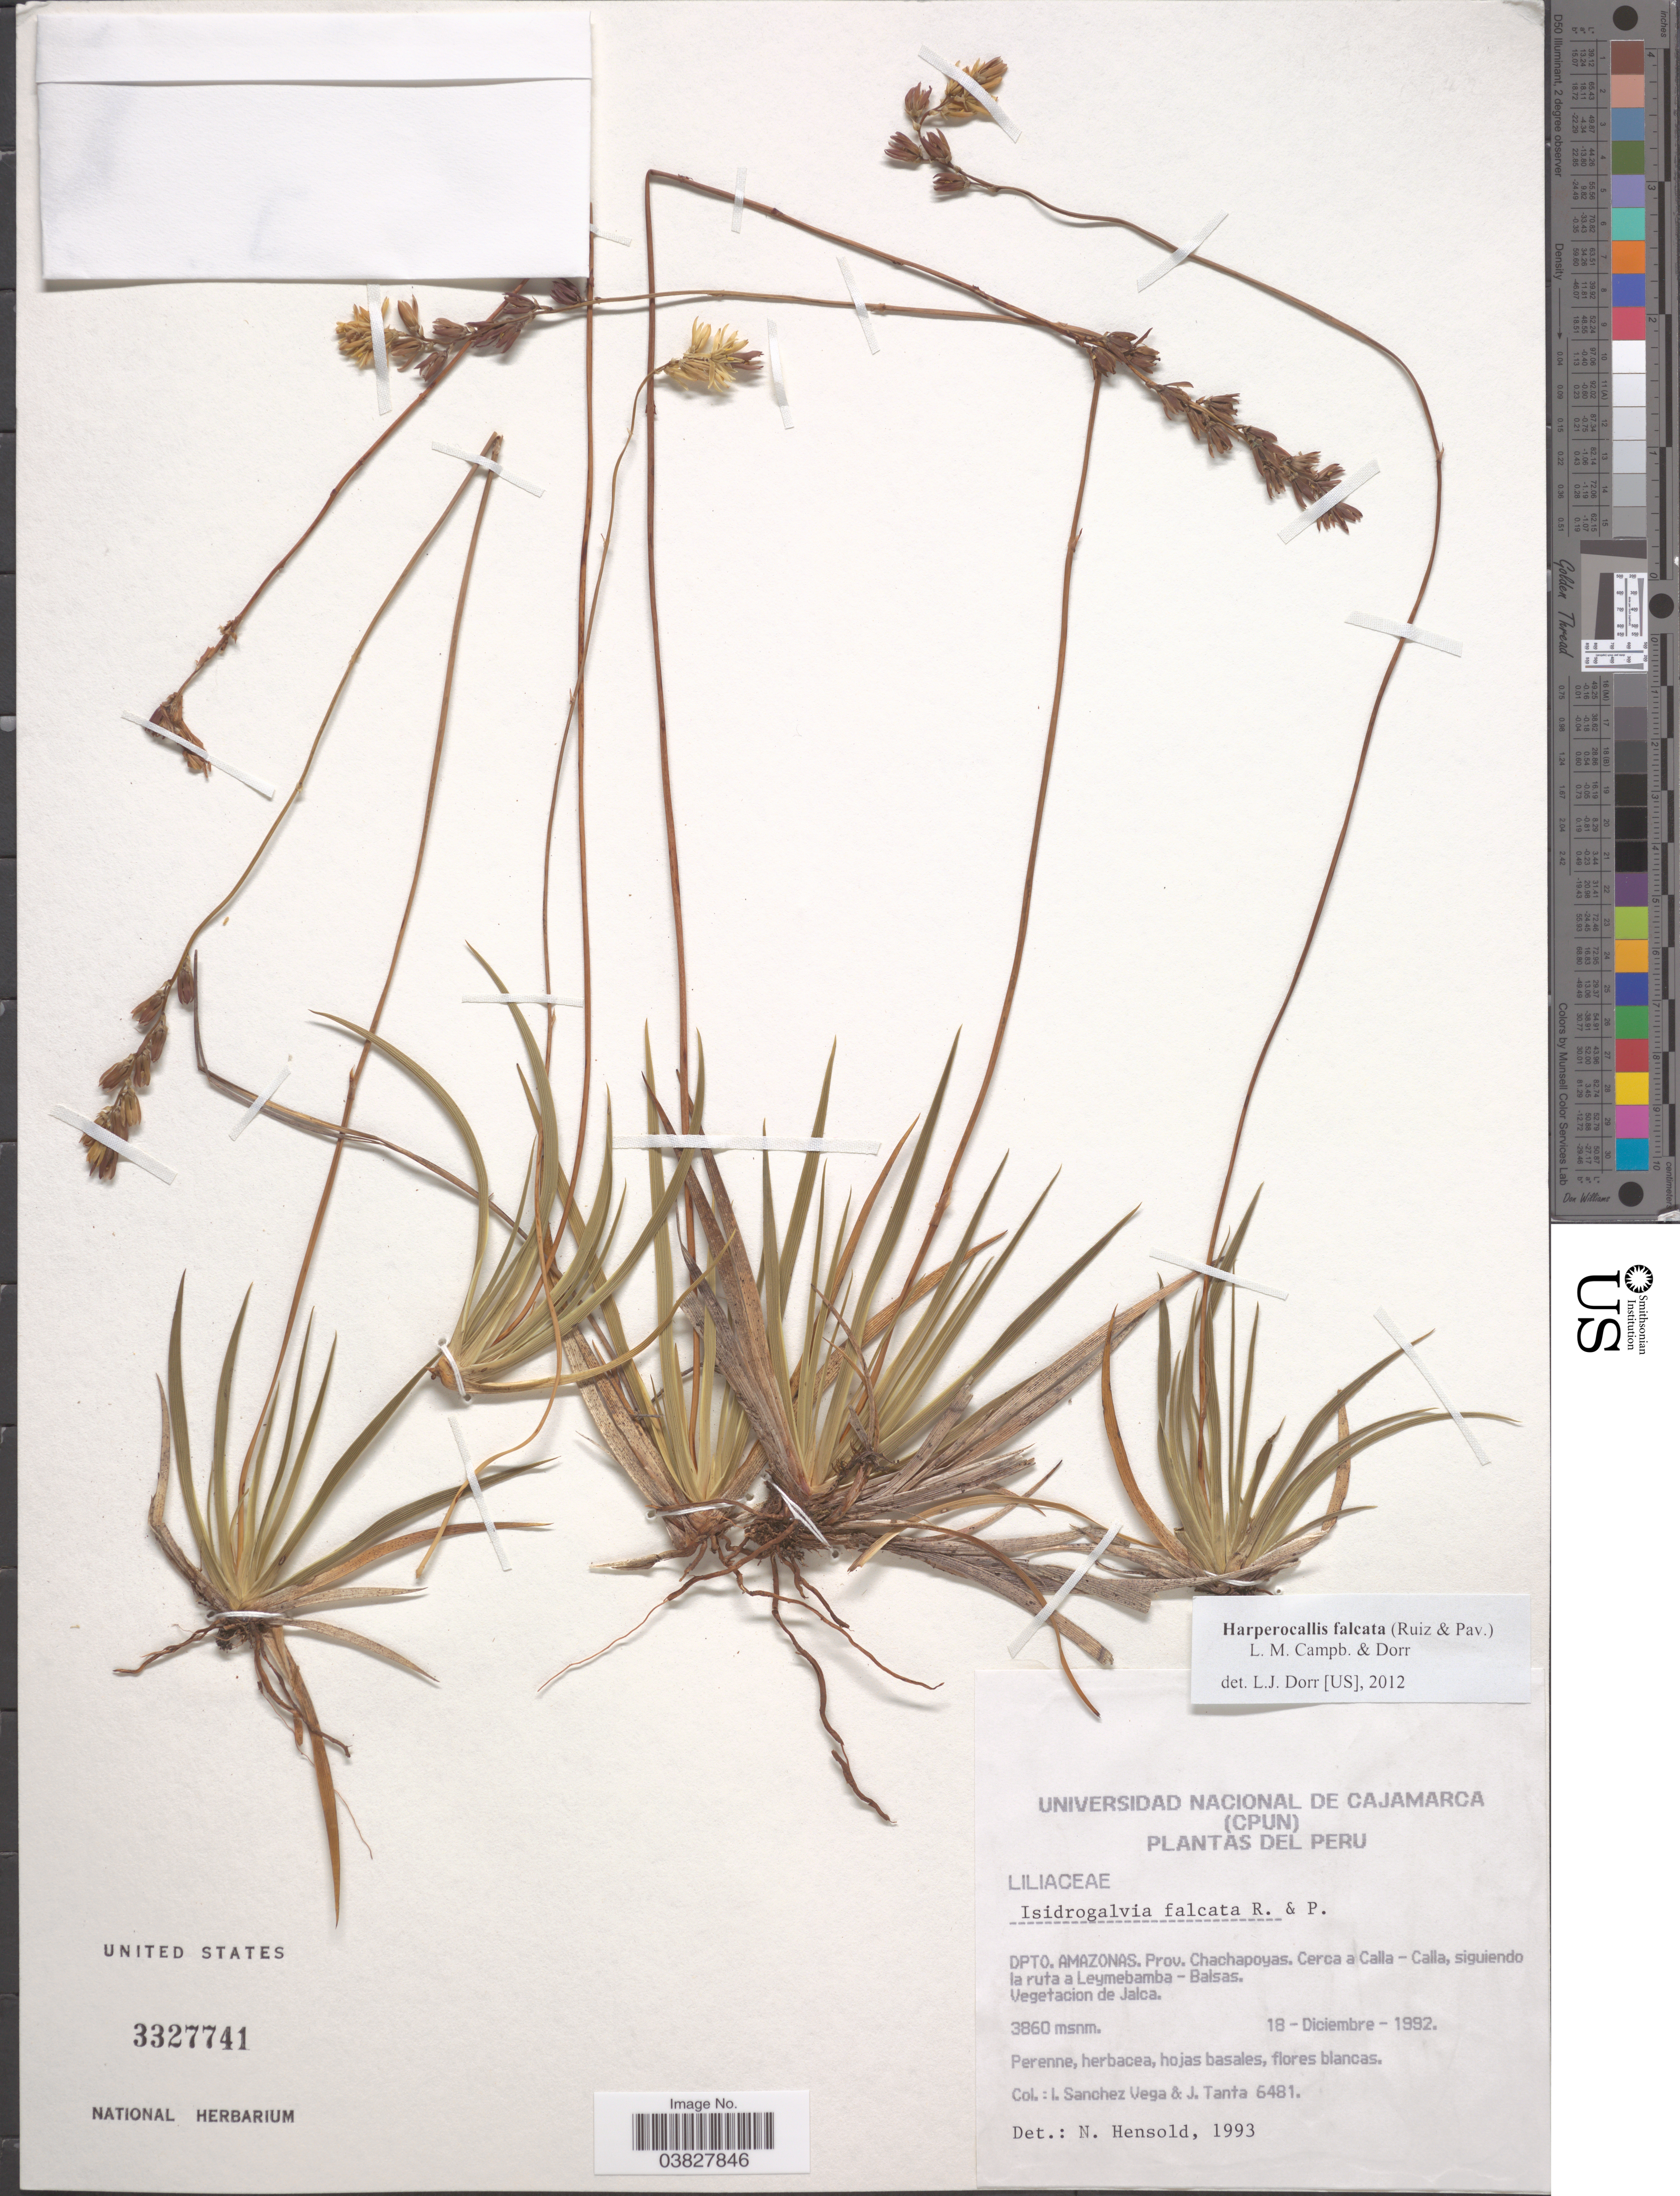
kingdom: Plantae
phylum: Tracheophyta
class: Liliopsida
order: Alismatales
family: Tofieldiaceae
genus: Harperocallis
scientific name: Harperocallis falcata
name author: (Ruiz & Pav.) L.M. Campb. & Dorr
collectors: I. Sánchez Vega & J. Tanta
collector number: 6481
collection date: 1992-12-18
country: Peru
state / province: Amazonas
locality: Dpto. Amazonas. Prov. Chachapoyas. Cerca a Calla - Calla, siguiendo la ruta a Leymebamba - Balsas.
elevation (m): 3860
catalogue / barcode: US 3327741